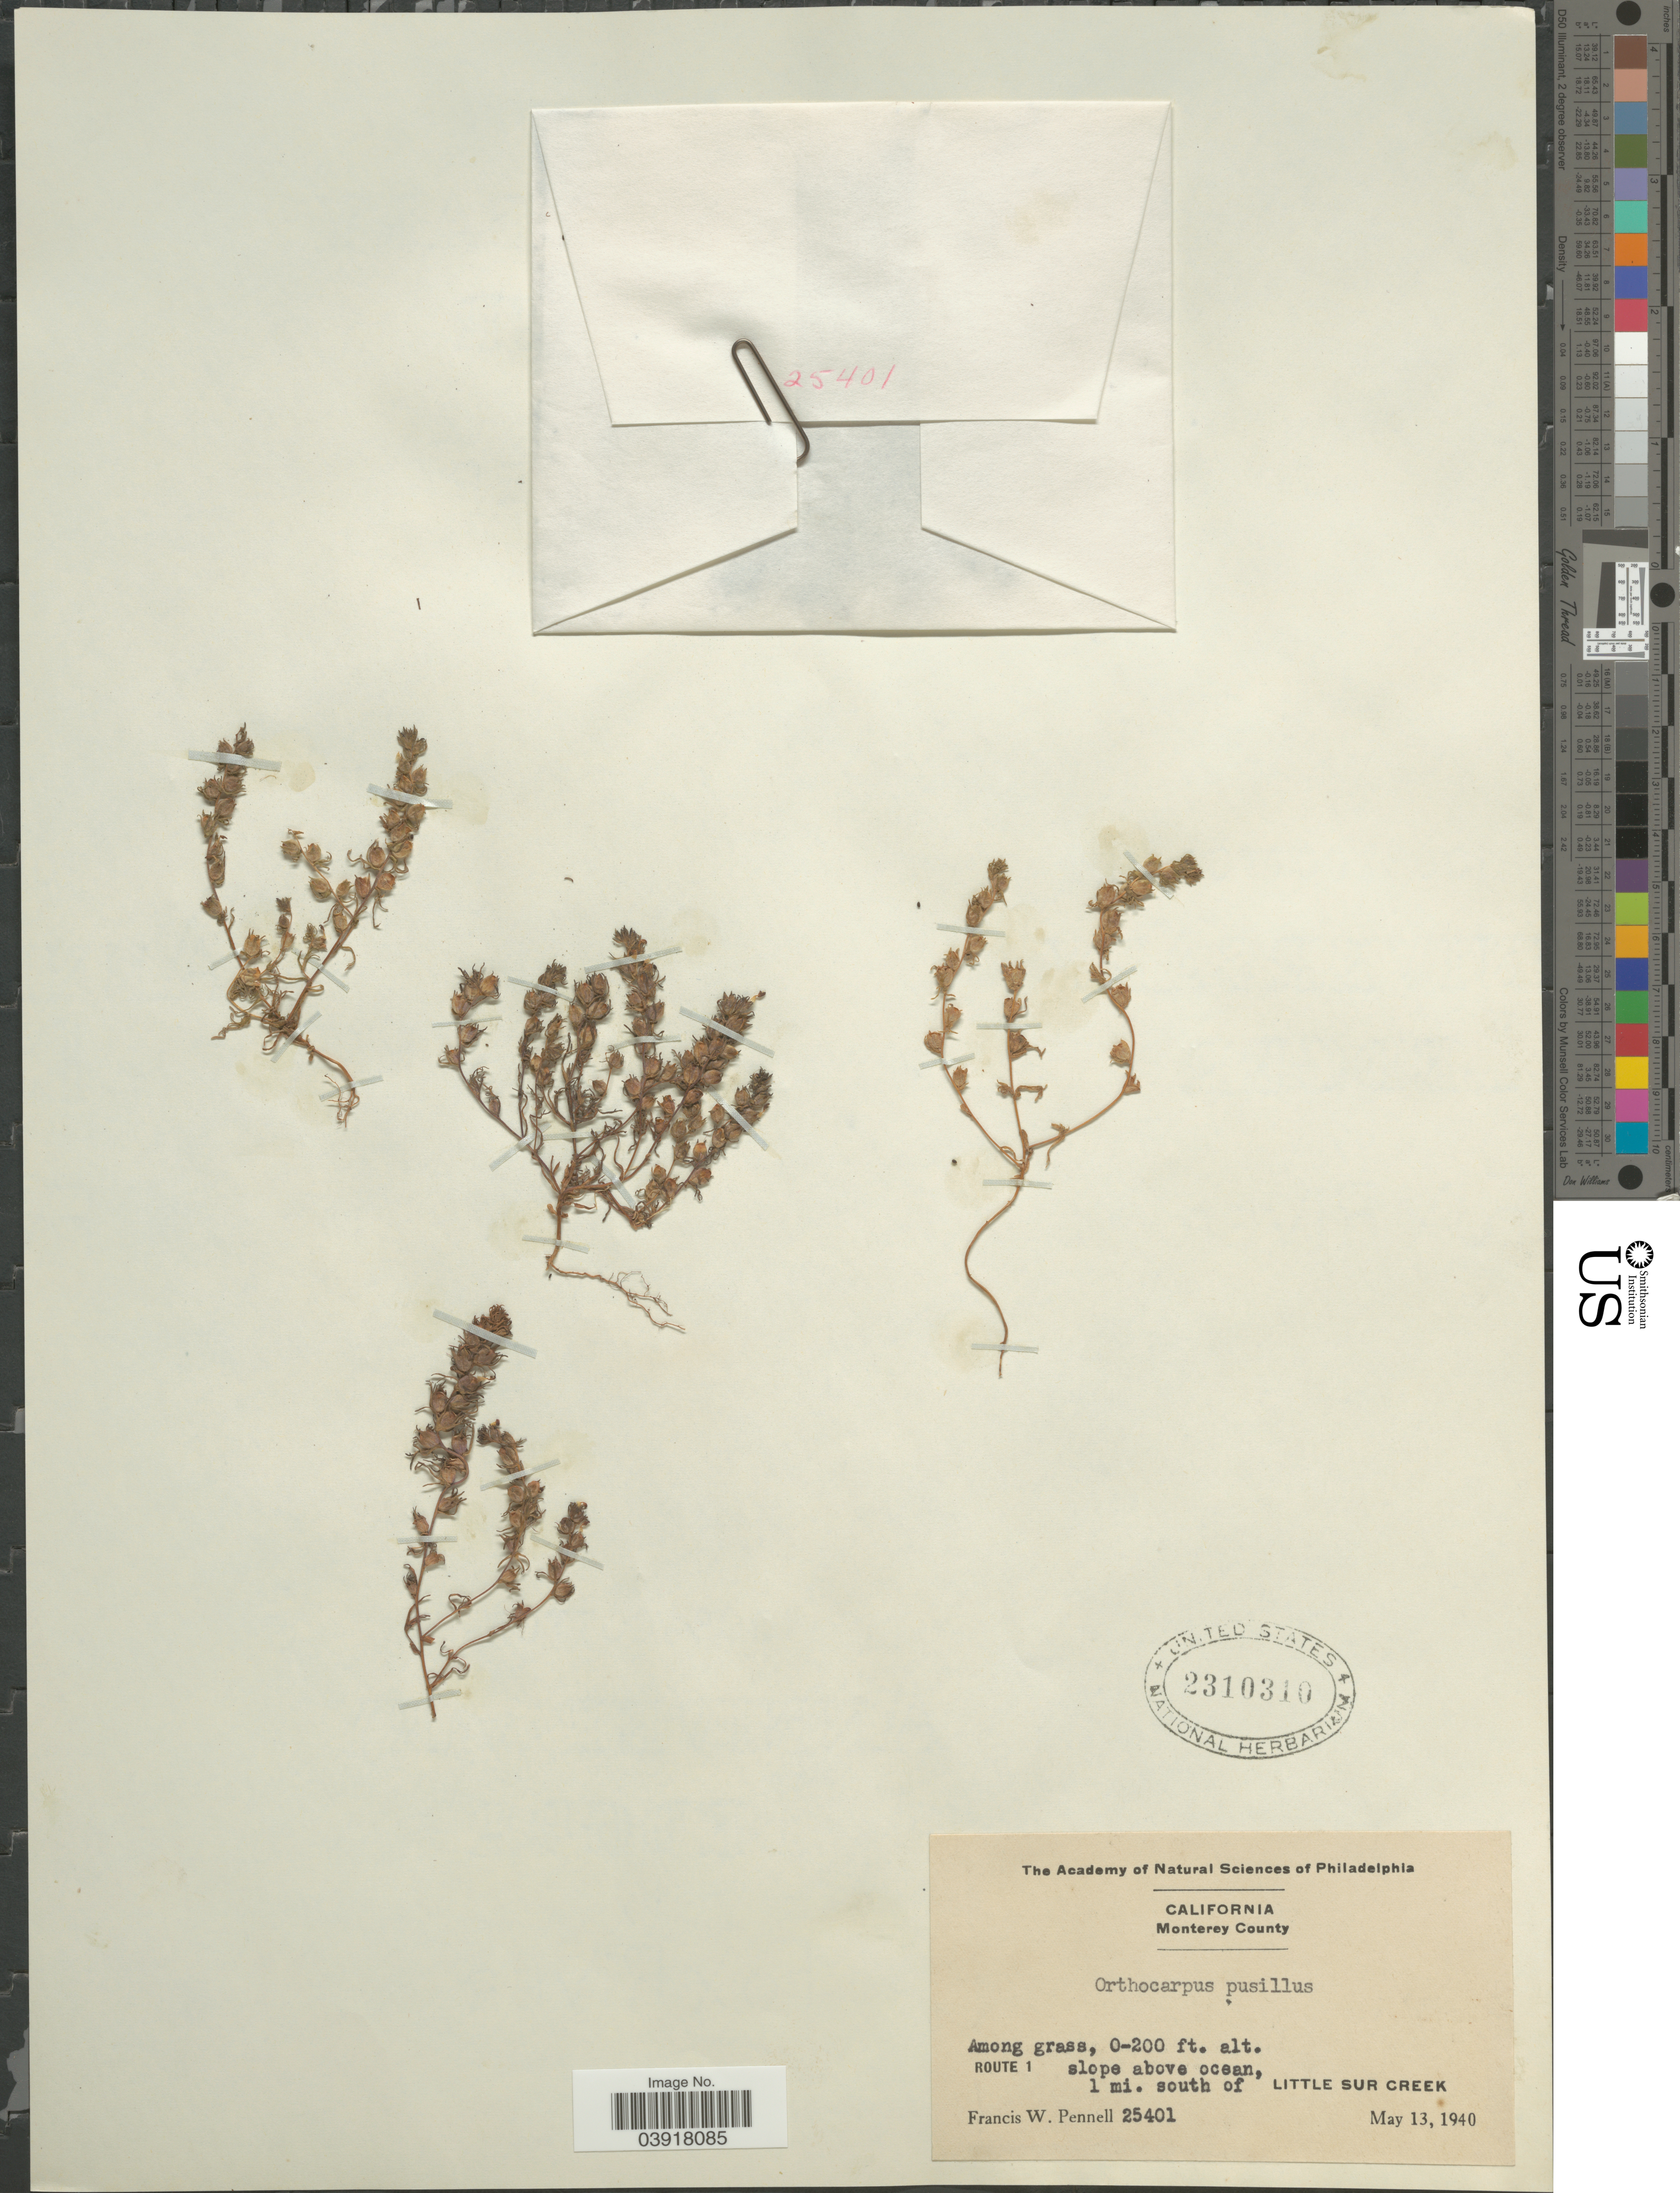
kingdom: Plantae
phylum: Tracheophyta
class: Magnoliopsida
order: Lamiales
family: Orobanchaceae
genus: Orthocarpus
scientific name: Orthocarpus pusillus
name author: Benth.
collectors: F. W. Pennell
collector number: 25401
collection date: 1940-05-13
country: United States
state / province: California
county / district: Monterey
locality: Monterey County. Route 1. Slope above ocean, 1 mi. south of Little Sur Creek.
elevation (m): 0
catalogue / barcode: US 2310310